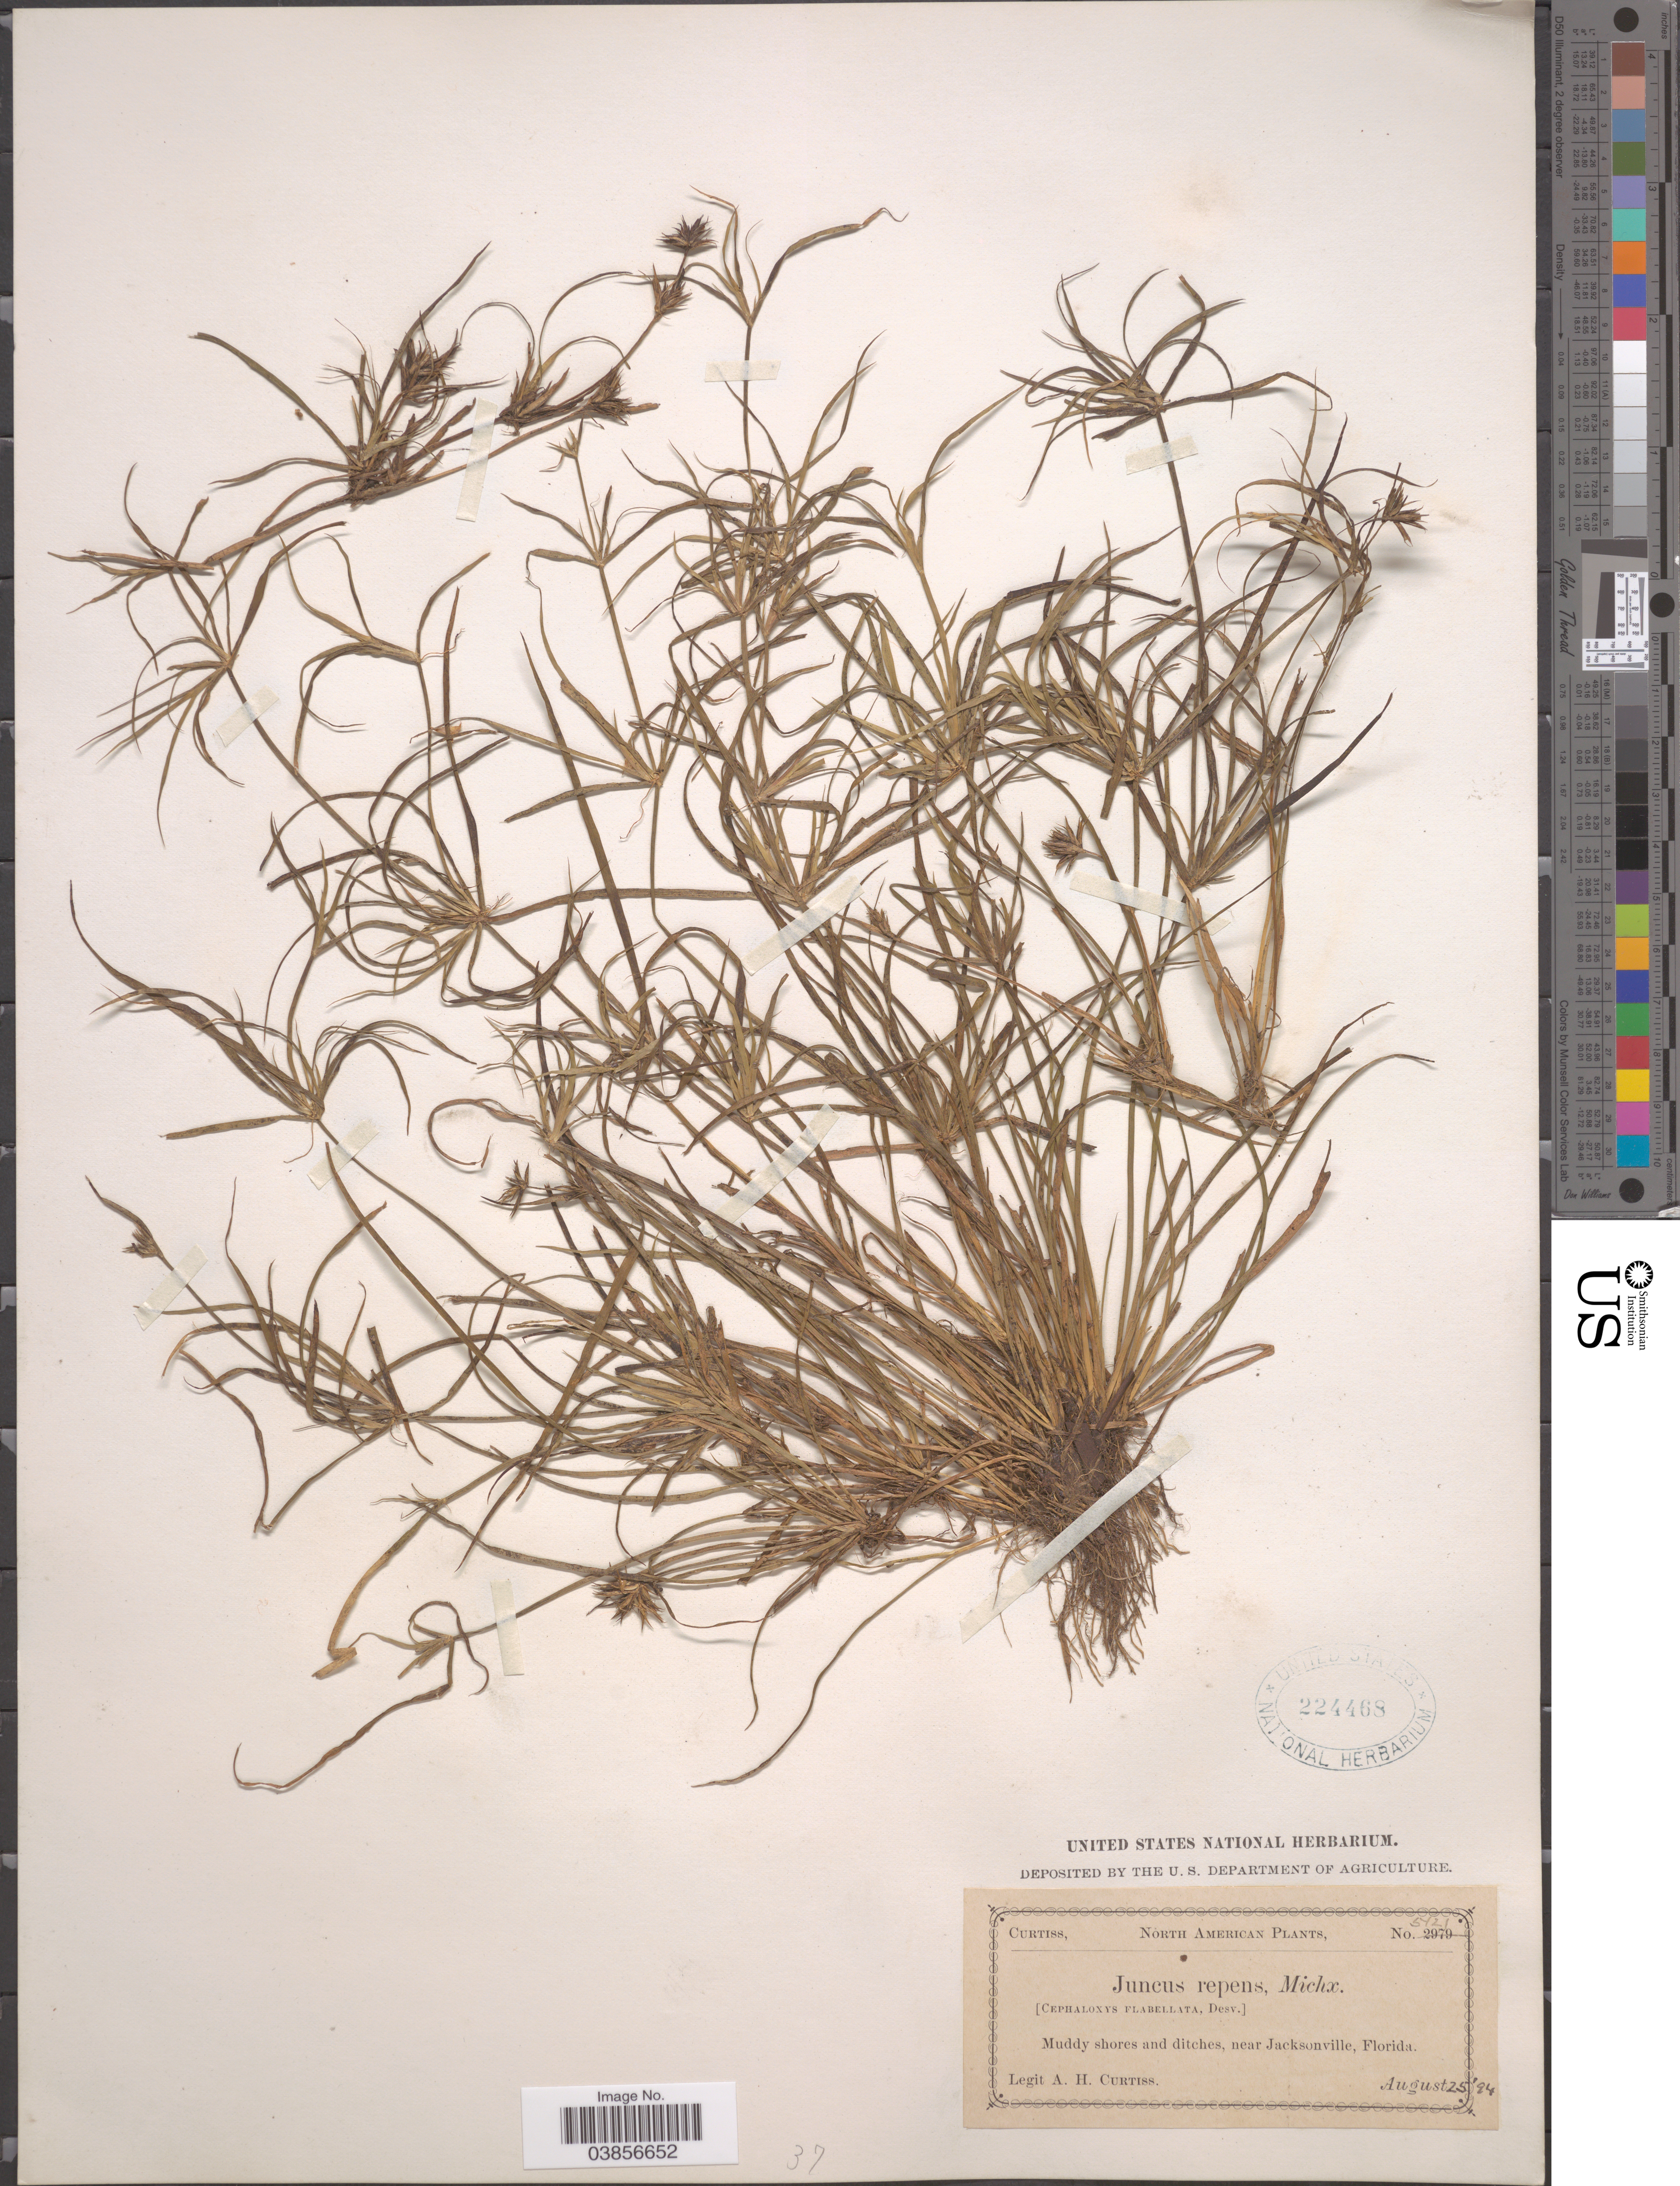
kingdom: Plantae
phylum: Tracheophyta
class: Liliopsida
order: Poales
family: Juncaceae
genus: Juncus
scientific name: Juncus repens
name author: Michx.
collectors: A. H. Curtiss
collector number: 5121*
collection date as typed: Transcribed d/m/y: 25/8/94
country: United States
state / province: Florida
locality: Muddy shores and ditches, near Jacksonville.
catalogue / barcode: US 224468